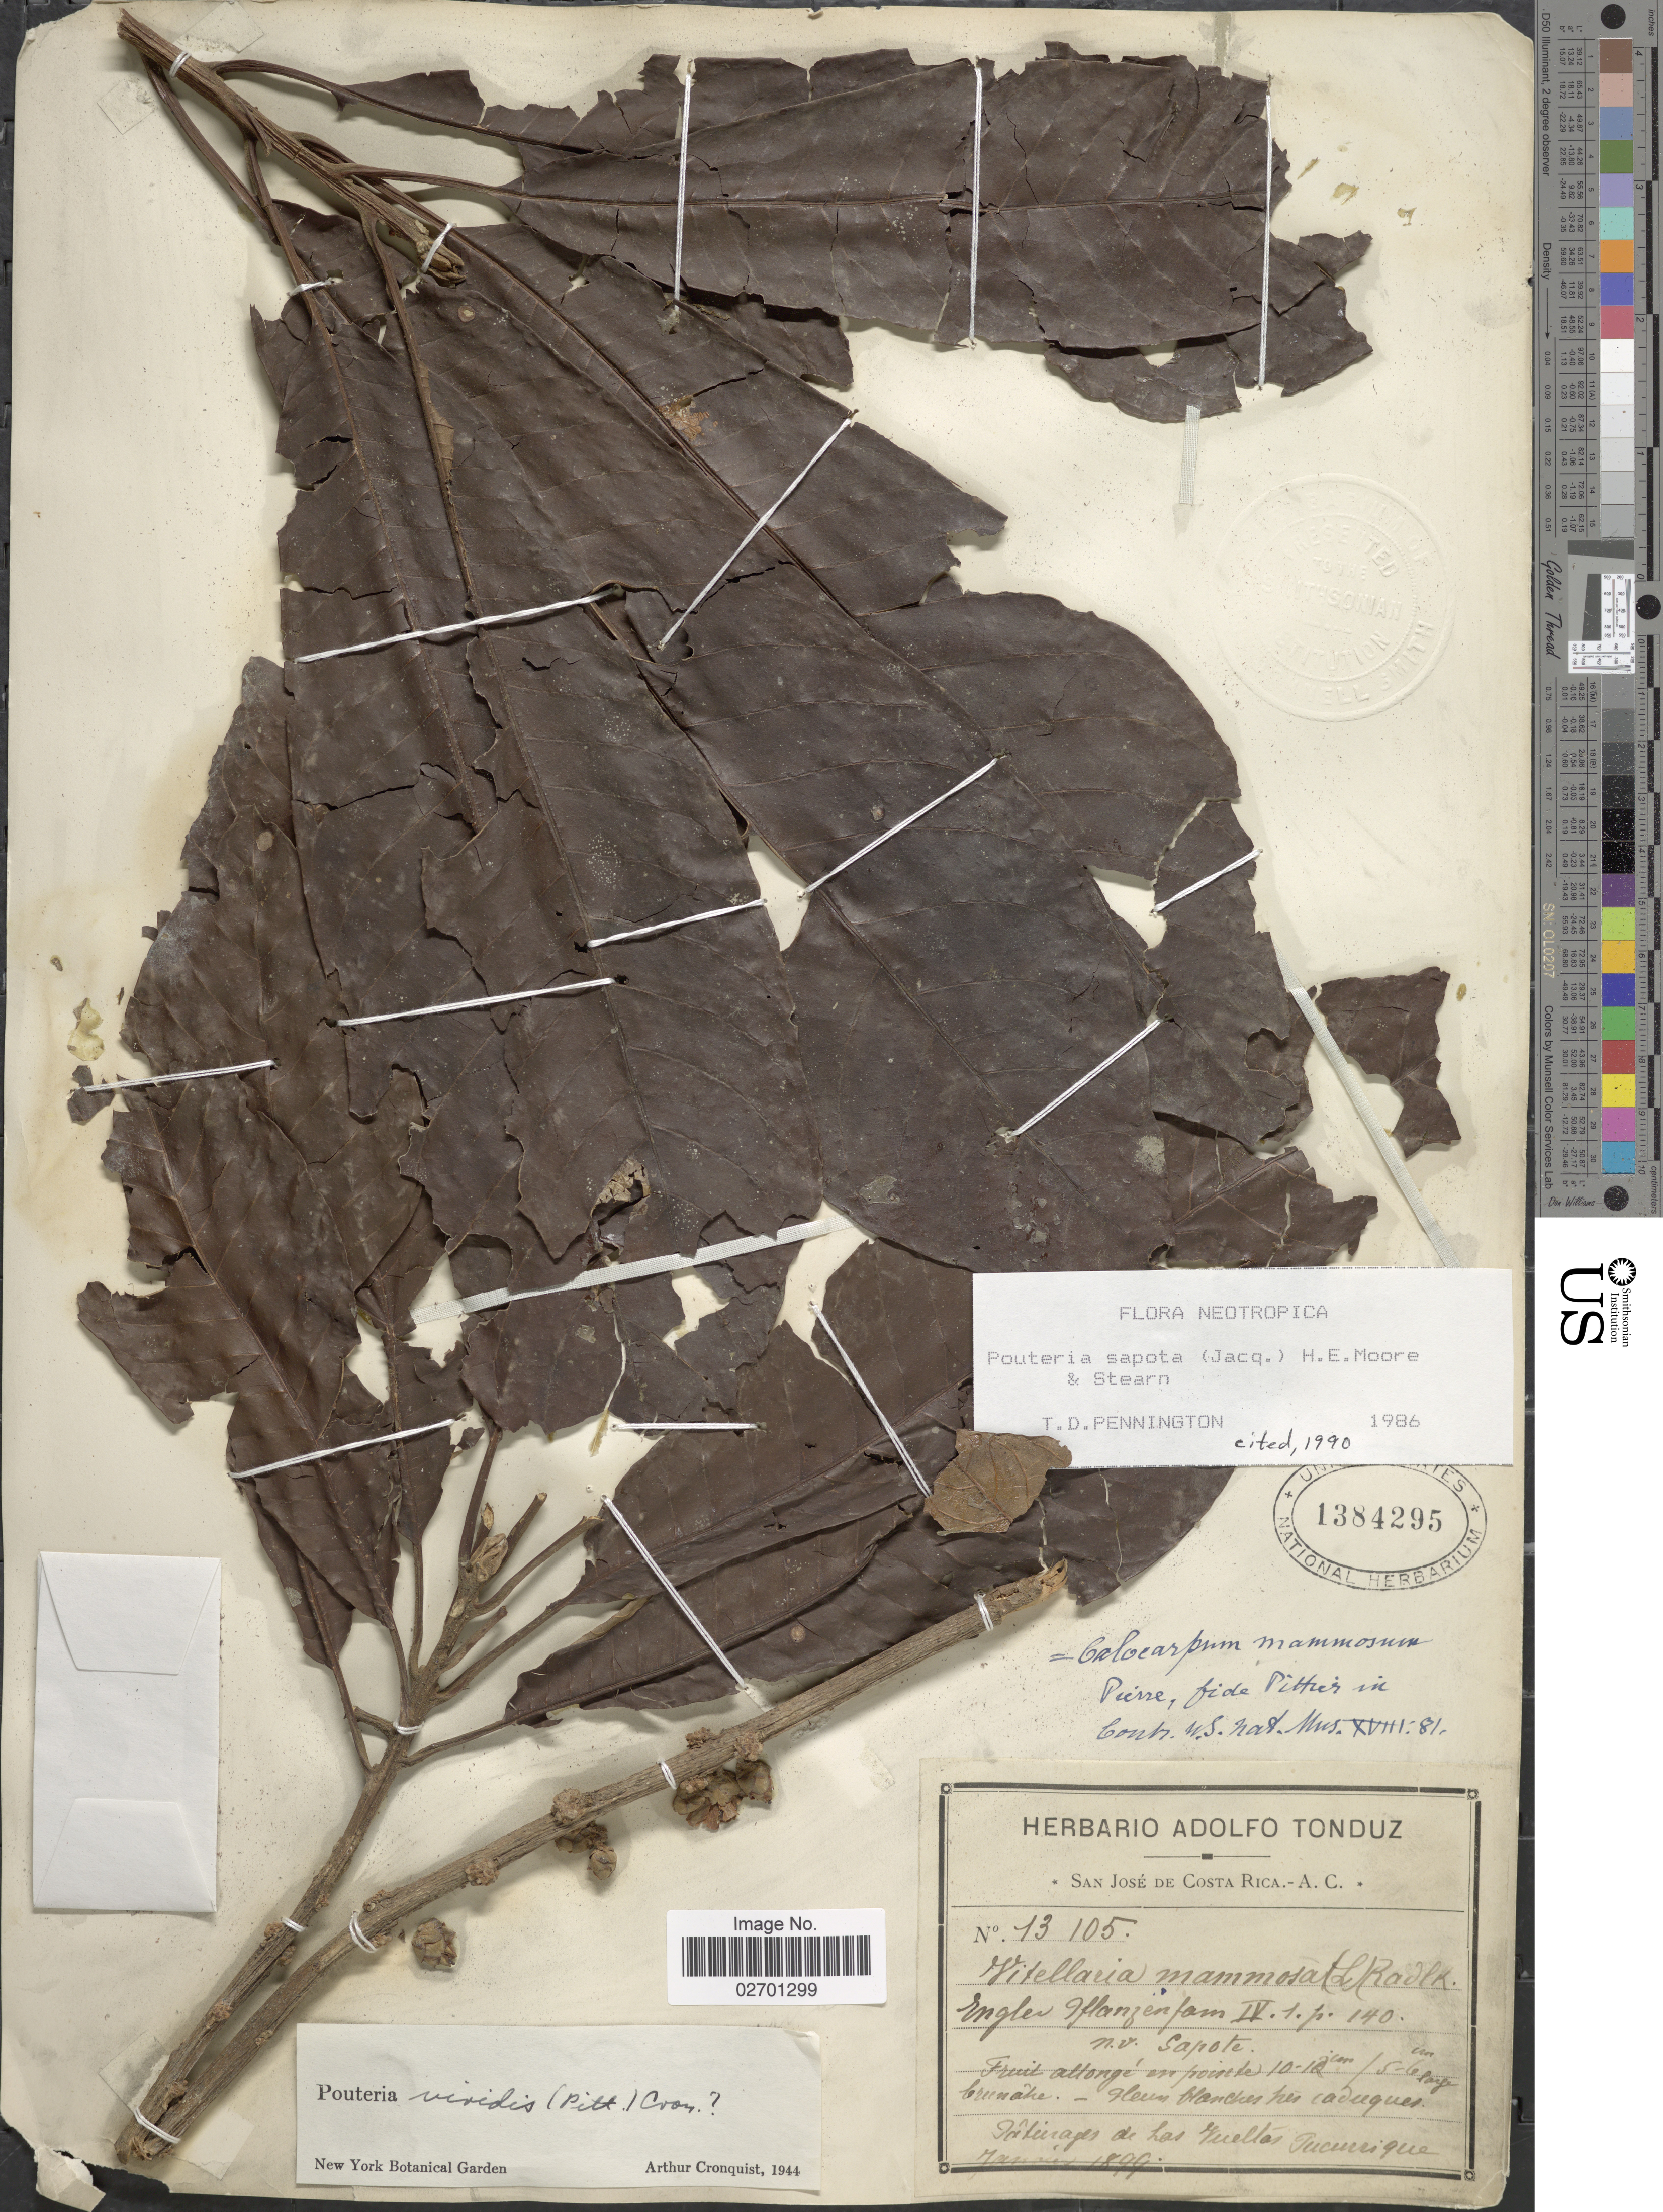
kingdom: Plantae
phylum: Tracheophyta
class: Magnoliopsida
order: Ericales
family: Sapotaceae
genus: Pouteria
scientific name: Pouteria sapota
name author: (Jacq.) H.E. Moore & Stearn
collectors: ex Herb. Adolfo Tonduz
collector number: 13105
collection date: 1899-01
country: Costa Rica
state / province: San José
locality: Paturages a Las Vueltas, Tucurrique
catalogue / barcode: US 1384295